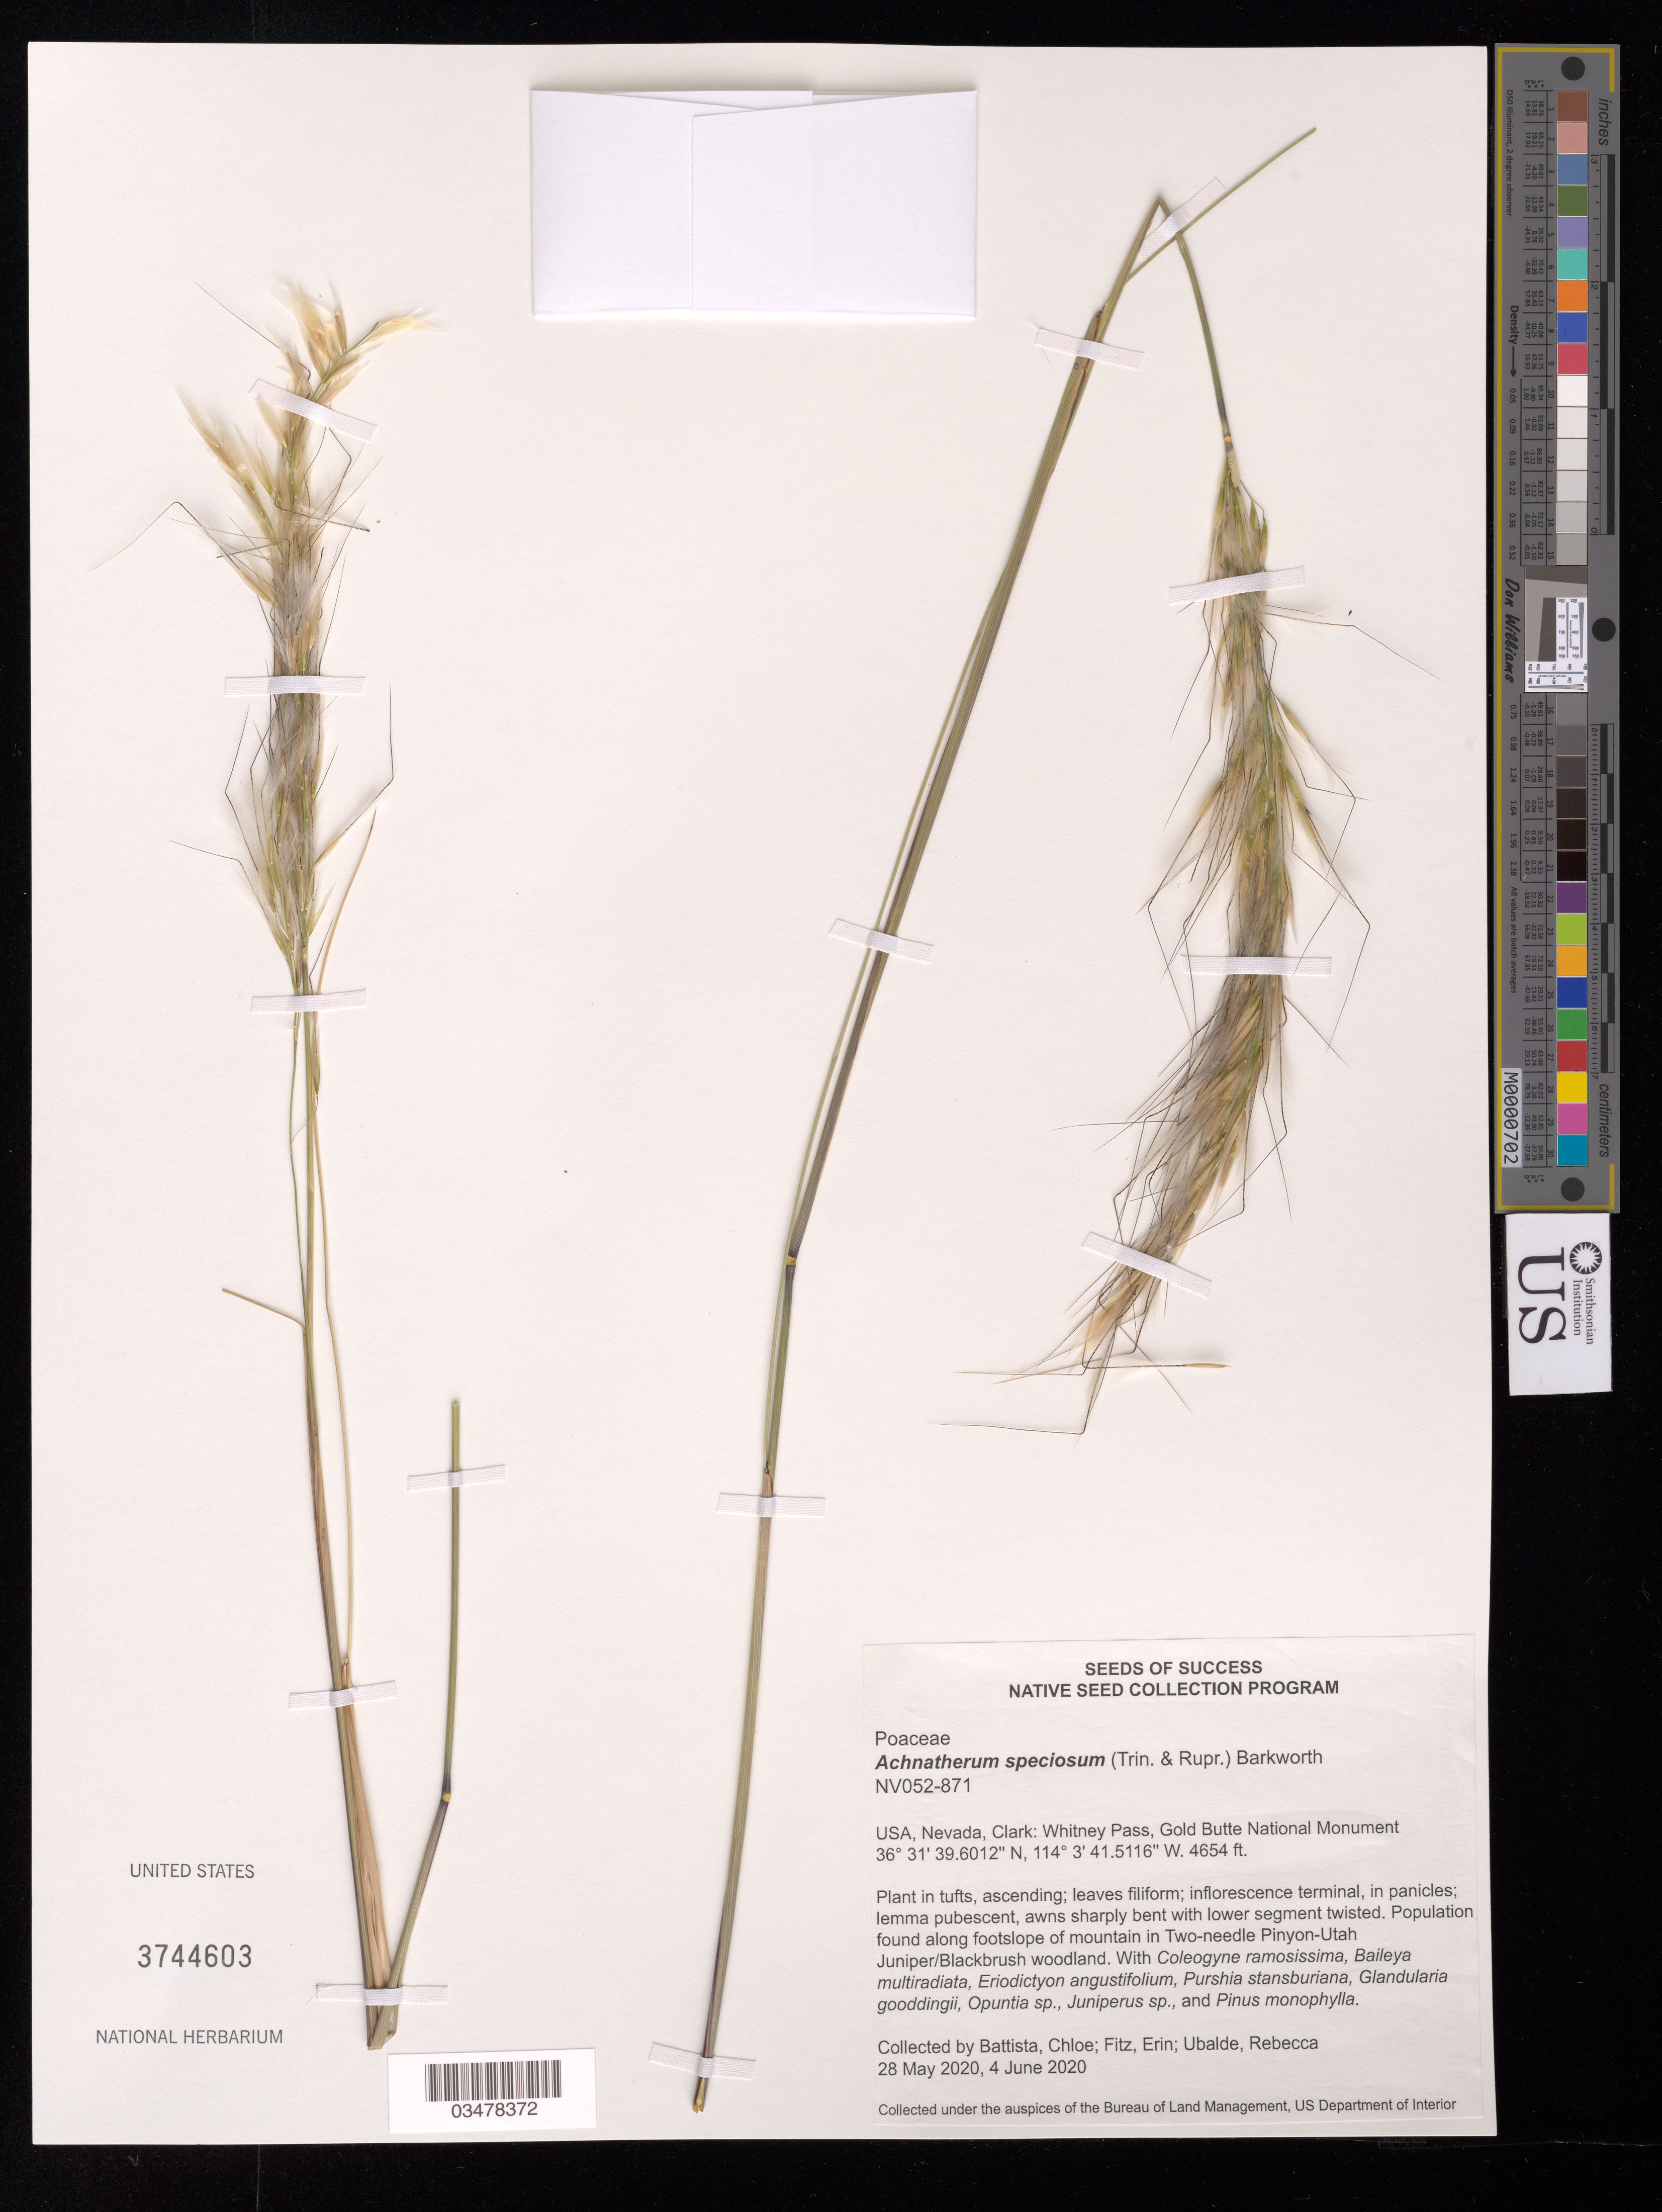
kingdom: Plantae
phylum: Tracheophyta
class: Liliopsida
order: Poales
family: Poaceae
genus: Achnatherum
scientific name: Achnatherum speciosum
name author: (Trin. & Rupr.) Barkworth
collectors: C. Battista, E. Fitz & R. Ubalde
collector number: NV052-871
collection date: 2020-05-28,2020-06-04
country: United States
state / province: Nevada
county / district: Clark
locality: Whitney Pass. Gold Butte National Monument.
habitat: Two-needle Pinyon-Utah Juniper/Blackbrush woodland. With Opuntia sp., Juniperus sp., Pinus monophylla, etc.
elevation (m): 1419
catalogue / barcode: US 3744603